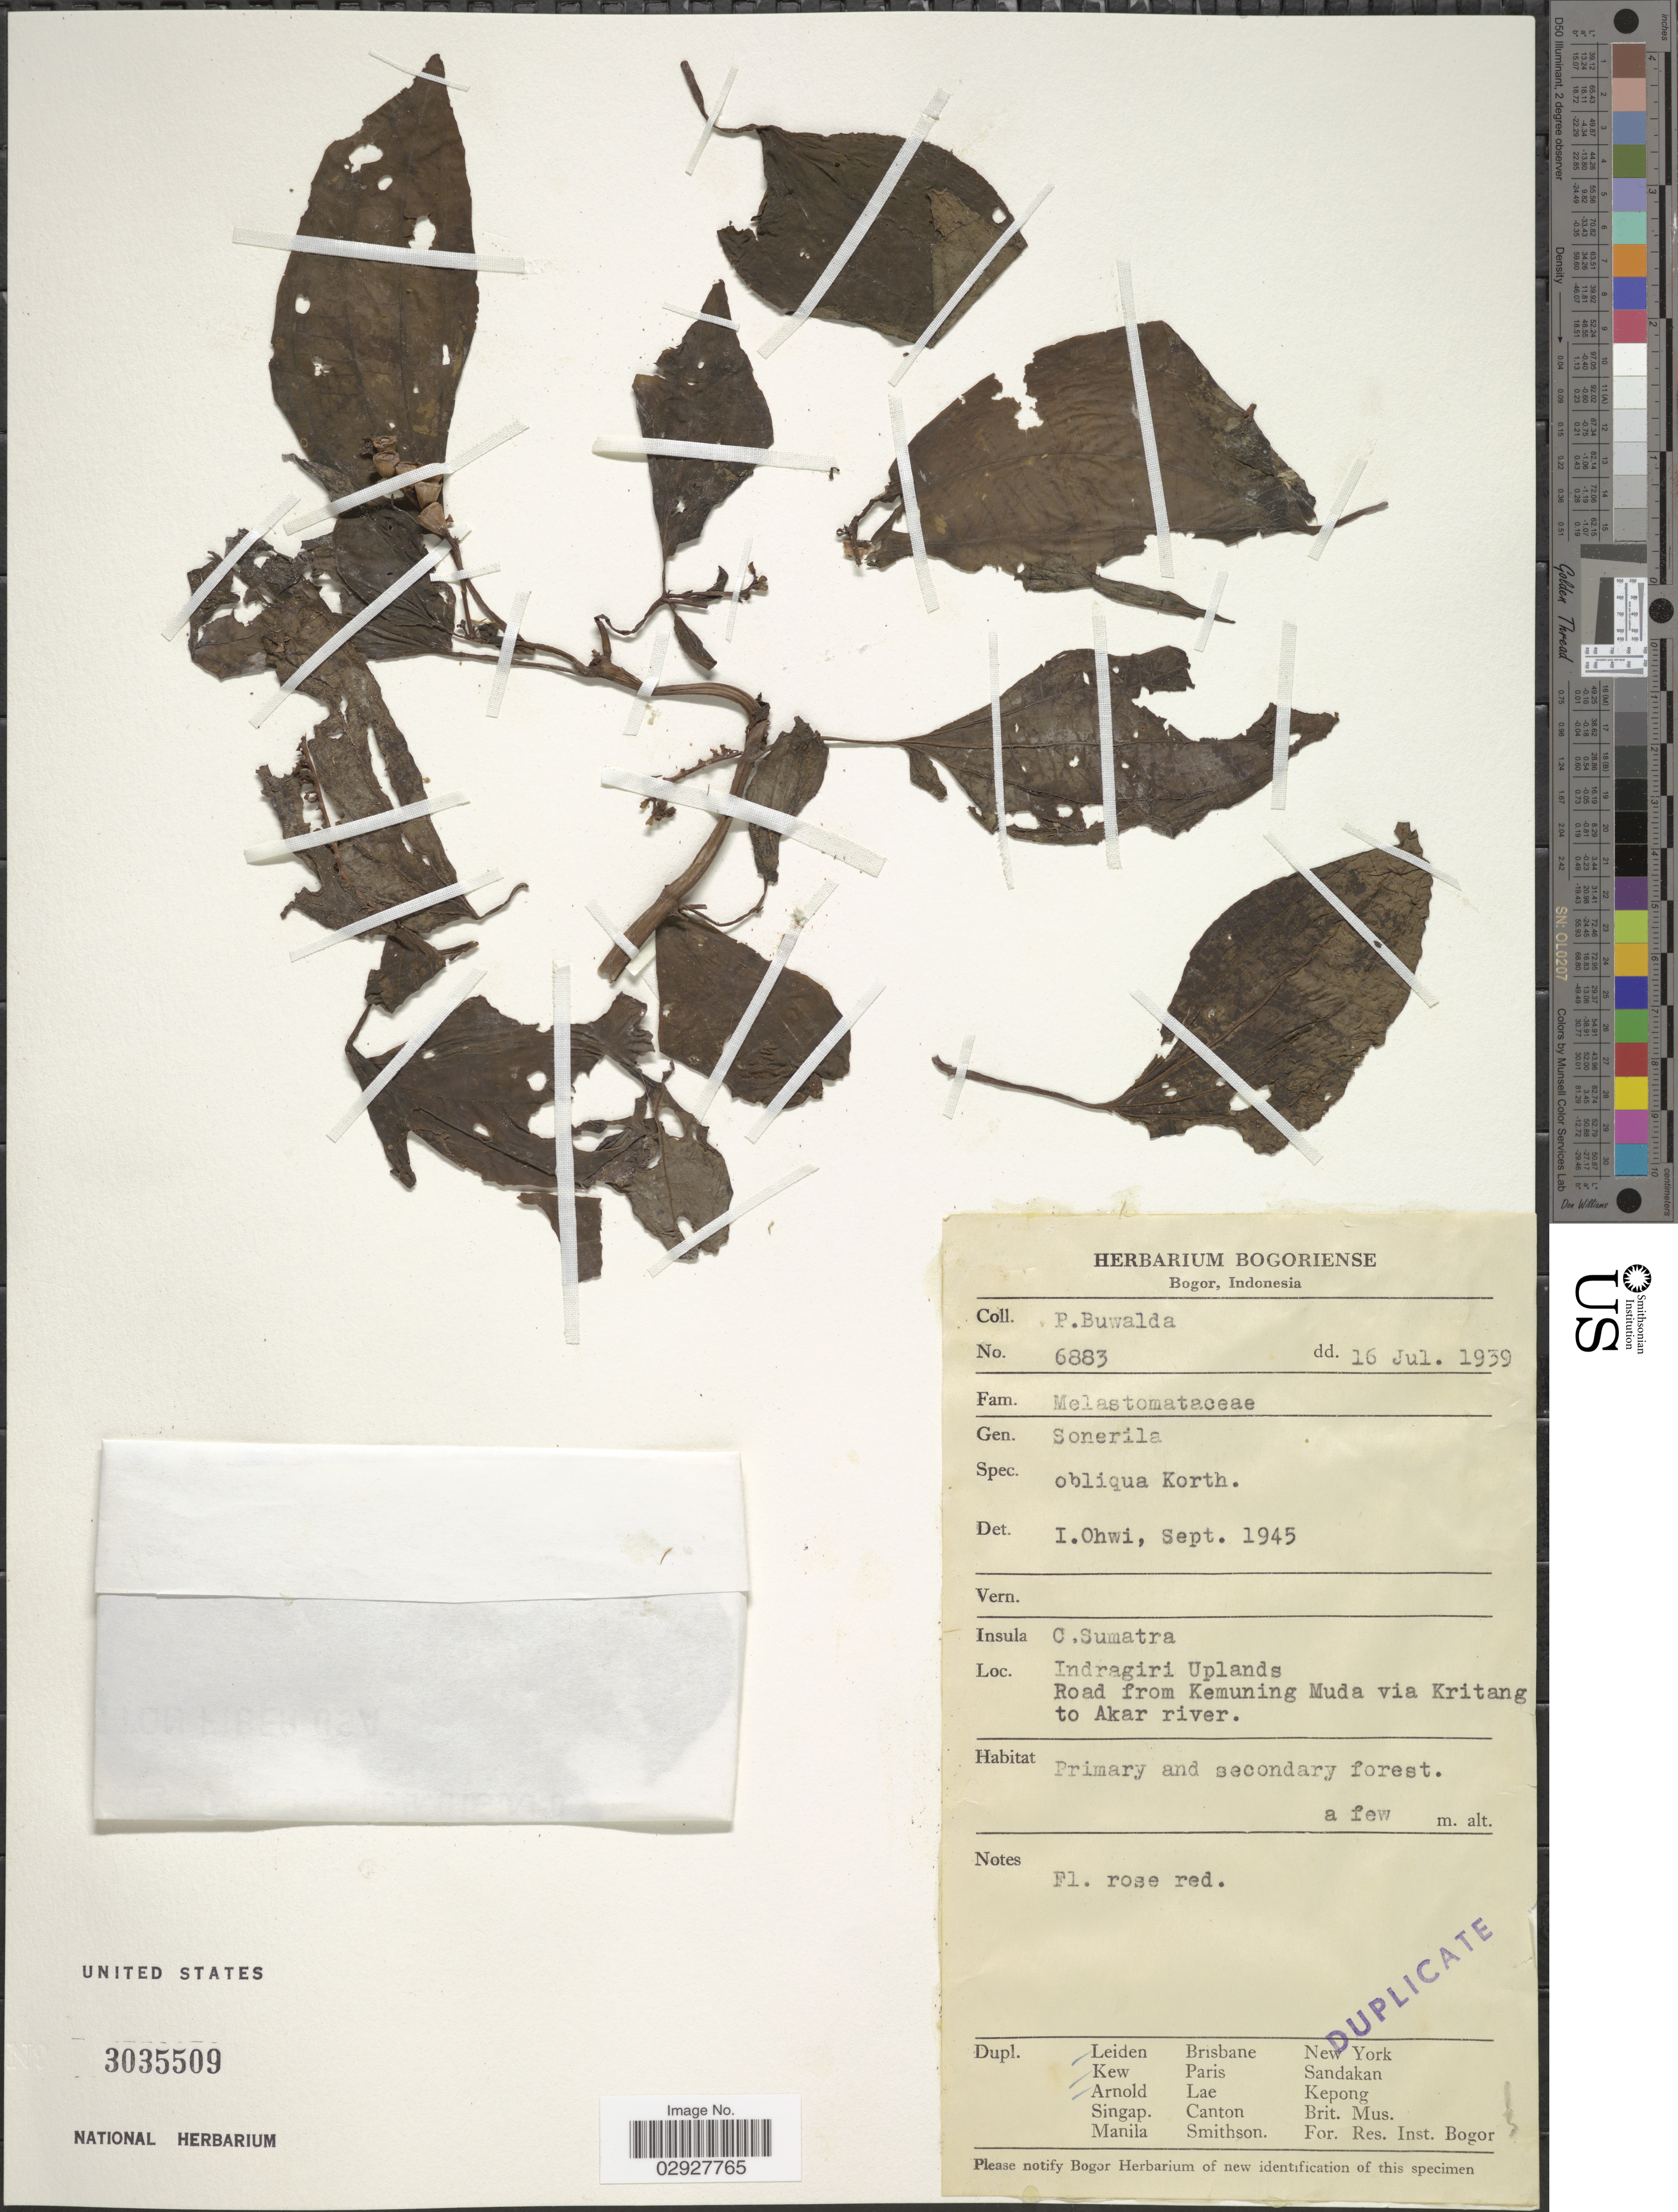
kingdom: Plantae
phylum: Tracheophyta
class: Magnoliopsida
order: Myrtales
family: Melastomataceae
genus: Sonerila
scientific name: Sonerila obliqua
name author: Korth.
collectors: P. Buwalda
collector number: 6883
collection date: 1939-01-16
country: Indonesia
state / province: Sumatra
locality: Insula C. Sumatra. Indragiri Uplands. Road from Kemuning Muda via Kritang to Akar river.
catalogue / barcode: US 3035509